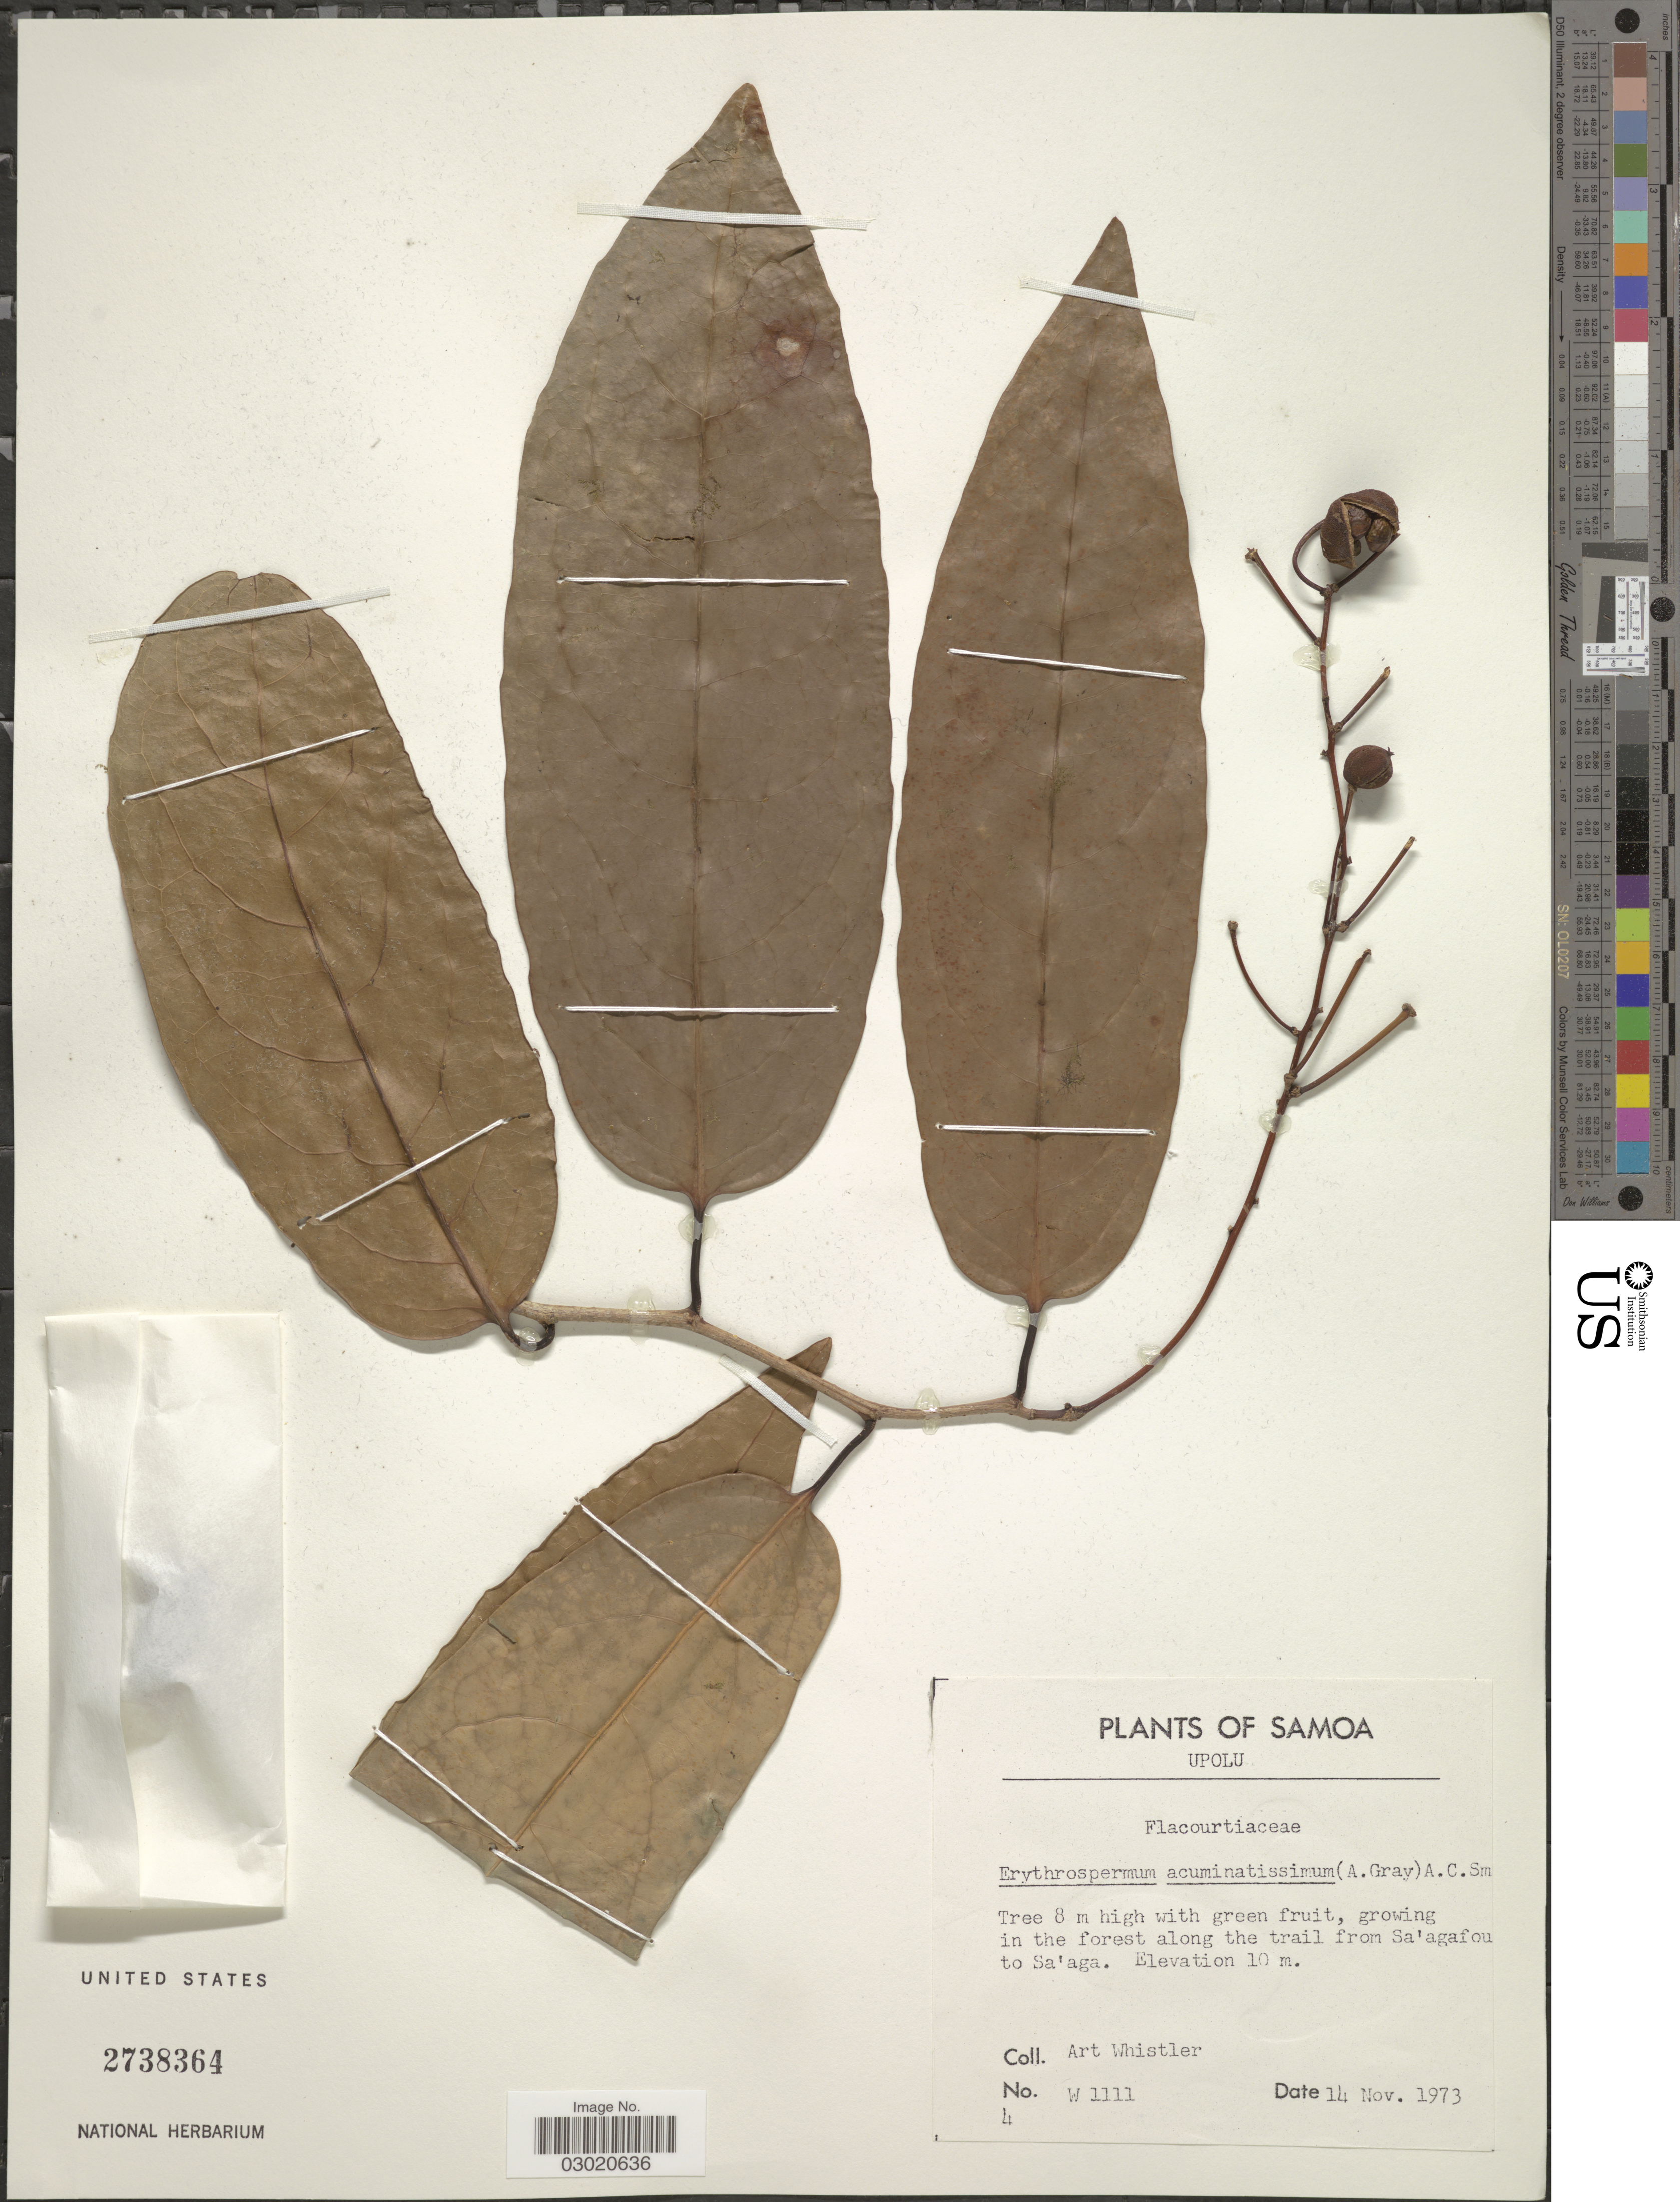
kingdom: Plantae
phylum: Tracheophyta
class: Magnoliopsida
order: Malpighiales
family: Achariaceae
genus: Erythrospermum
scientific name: Erythrospermum acuminatissimum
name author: (A. Gray) A.C. Sm.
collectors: A. Whistler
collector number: W1111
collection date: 1973-11-14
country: Samoa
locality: Samoa, Upolu, growing in the forest along the trail from Sa'agafou to Sa'aga.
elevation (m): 10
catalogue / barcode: US 2738364